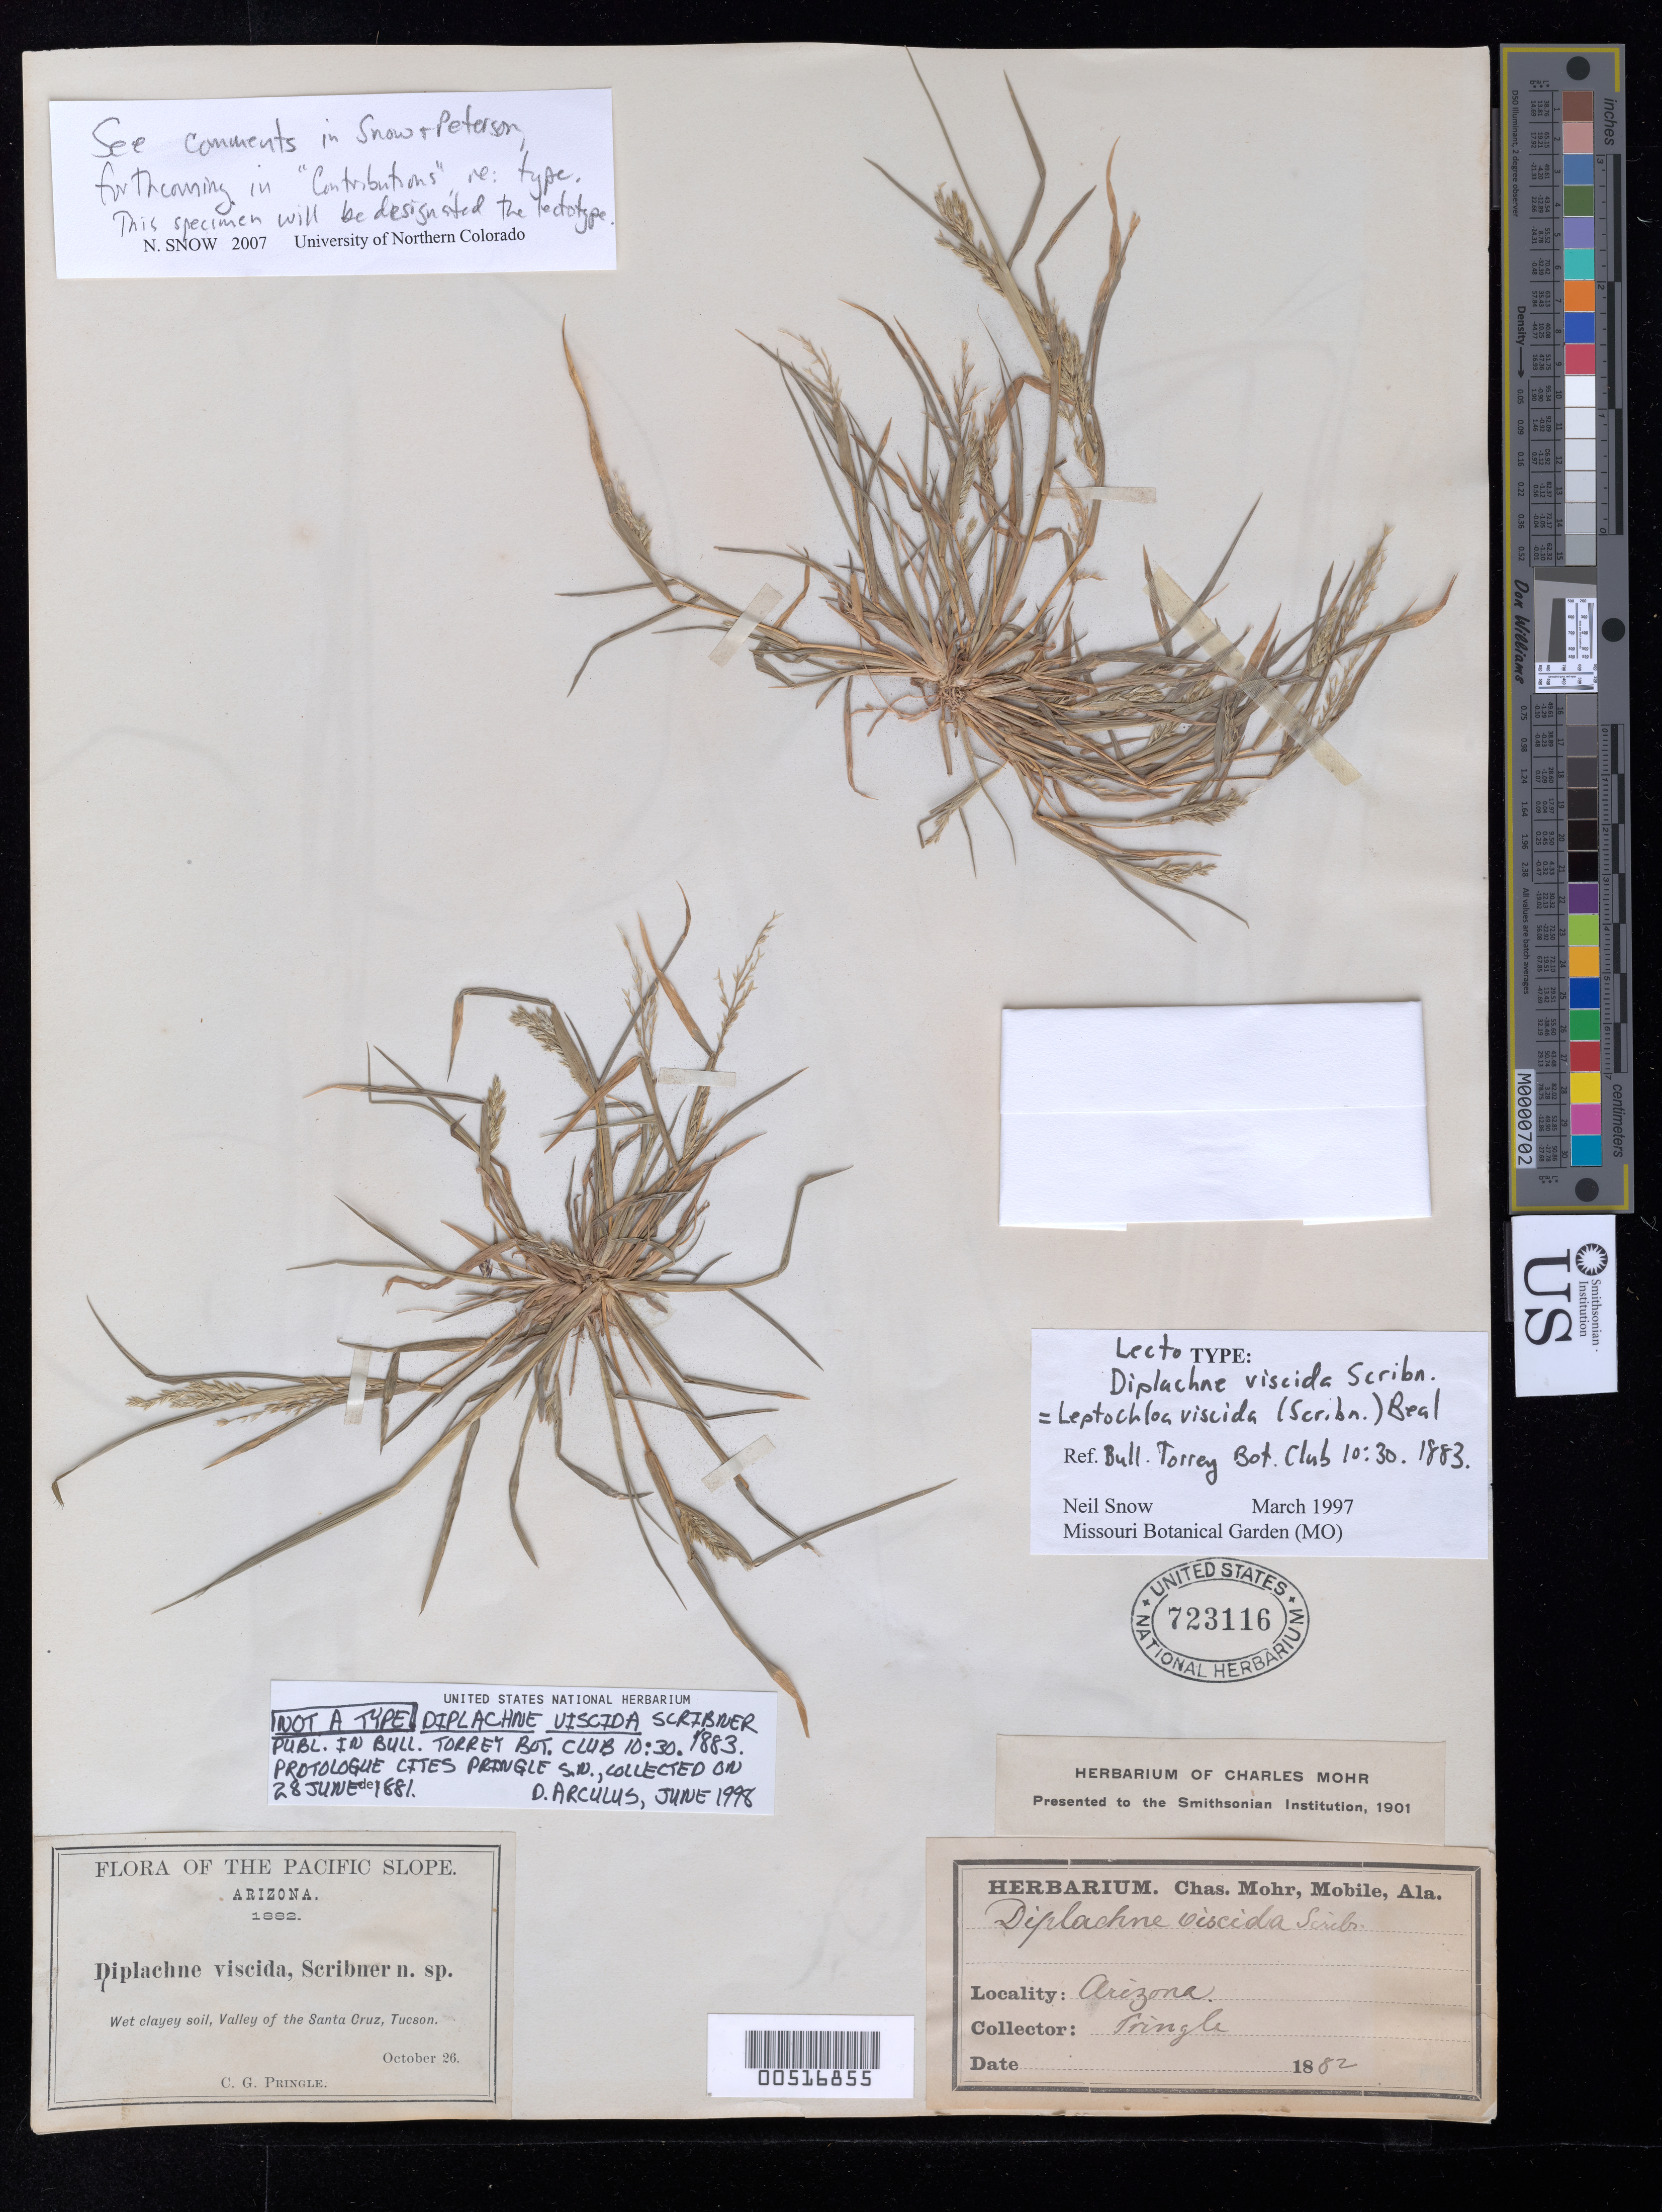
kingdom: Plantae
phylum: Tracheophyta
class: Liliopsida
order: Poales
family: Poaceae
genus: Leptochloa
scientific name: Leptochloa viscida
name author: (Scribn.) W.J. Beal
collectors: C. G. Pringle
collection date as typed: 26 Oct 1882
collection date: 1882-10-26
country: United States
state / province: Arizona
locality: Valley of santa cruz, Tucson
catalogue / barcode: US 723116